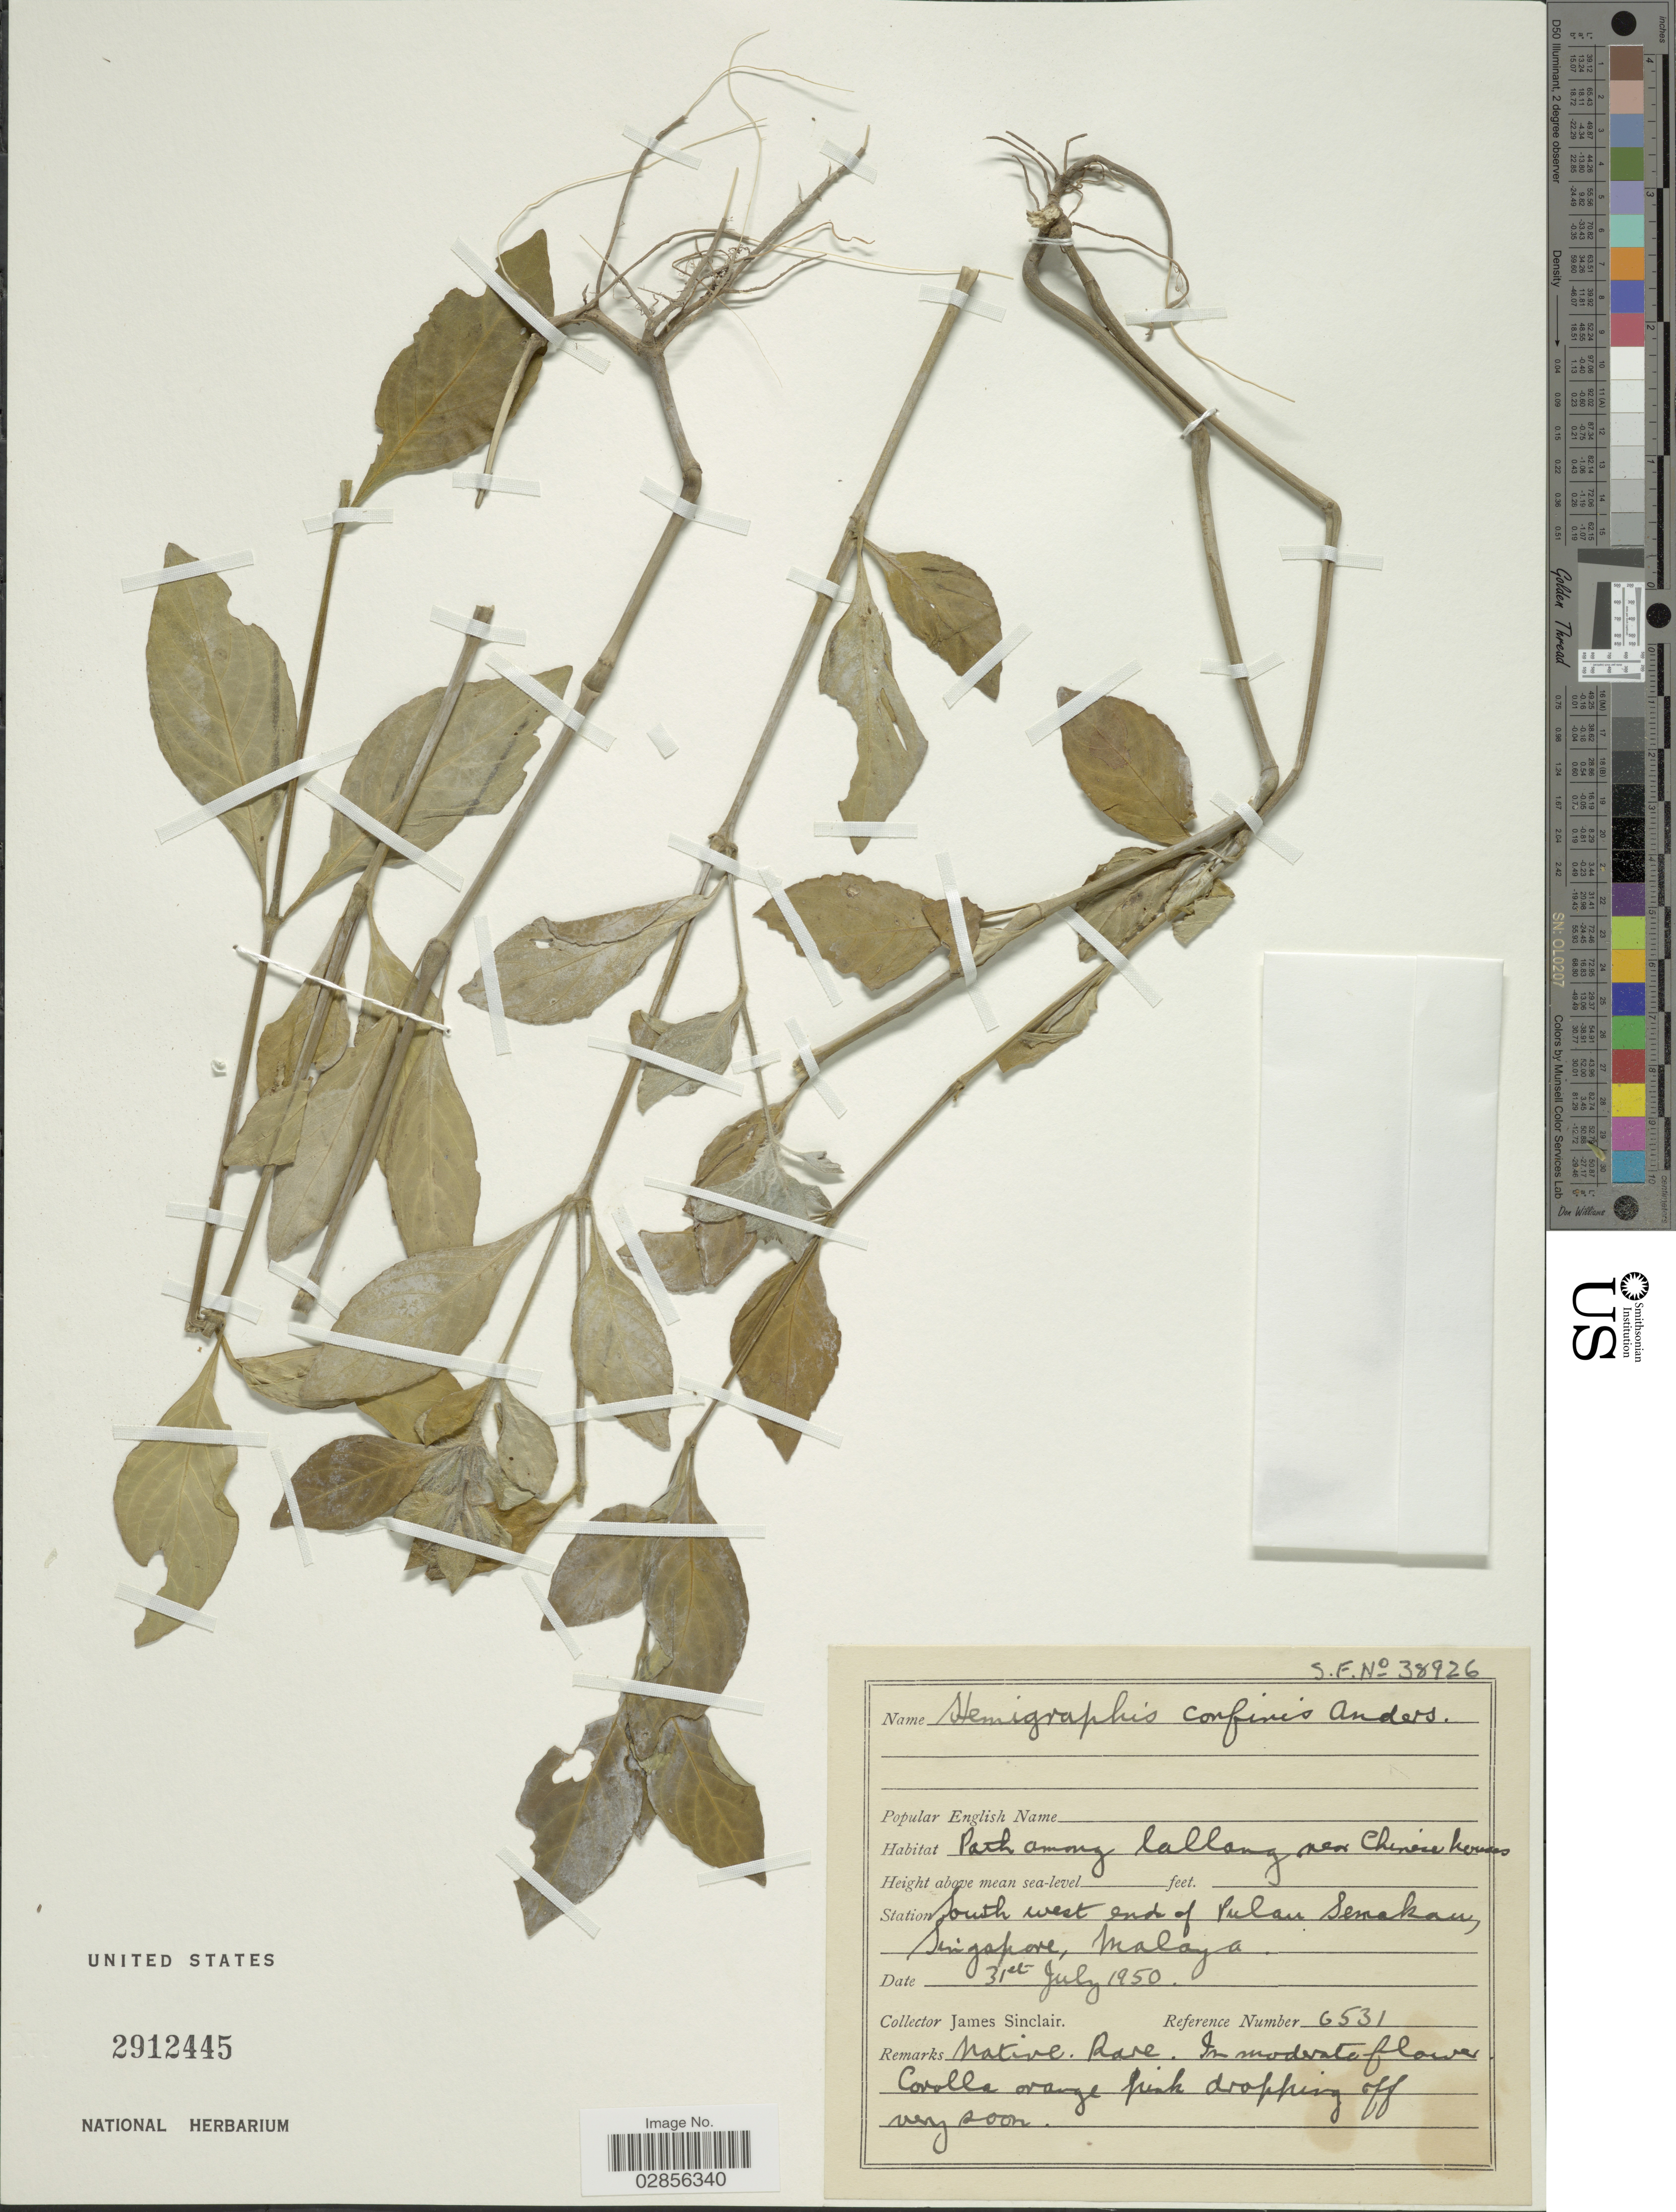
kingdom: Plantae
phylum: Tracheophyta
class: Magnoliopsida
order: Lamiales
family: Acanthaceae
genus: Strobilanthes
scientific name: Strobilanthes brunelloides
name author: (Lam.) J.R.I. Wood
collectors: J. Sinclair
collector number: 6531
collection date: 1950-07-31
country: Singapore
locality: Station South west end of Pulau Semakan, Singapore, Malaya.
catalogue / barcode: US 2912445